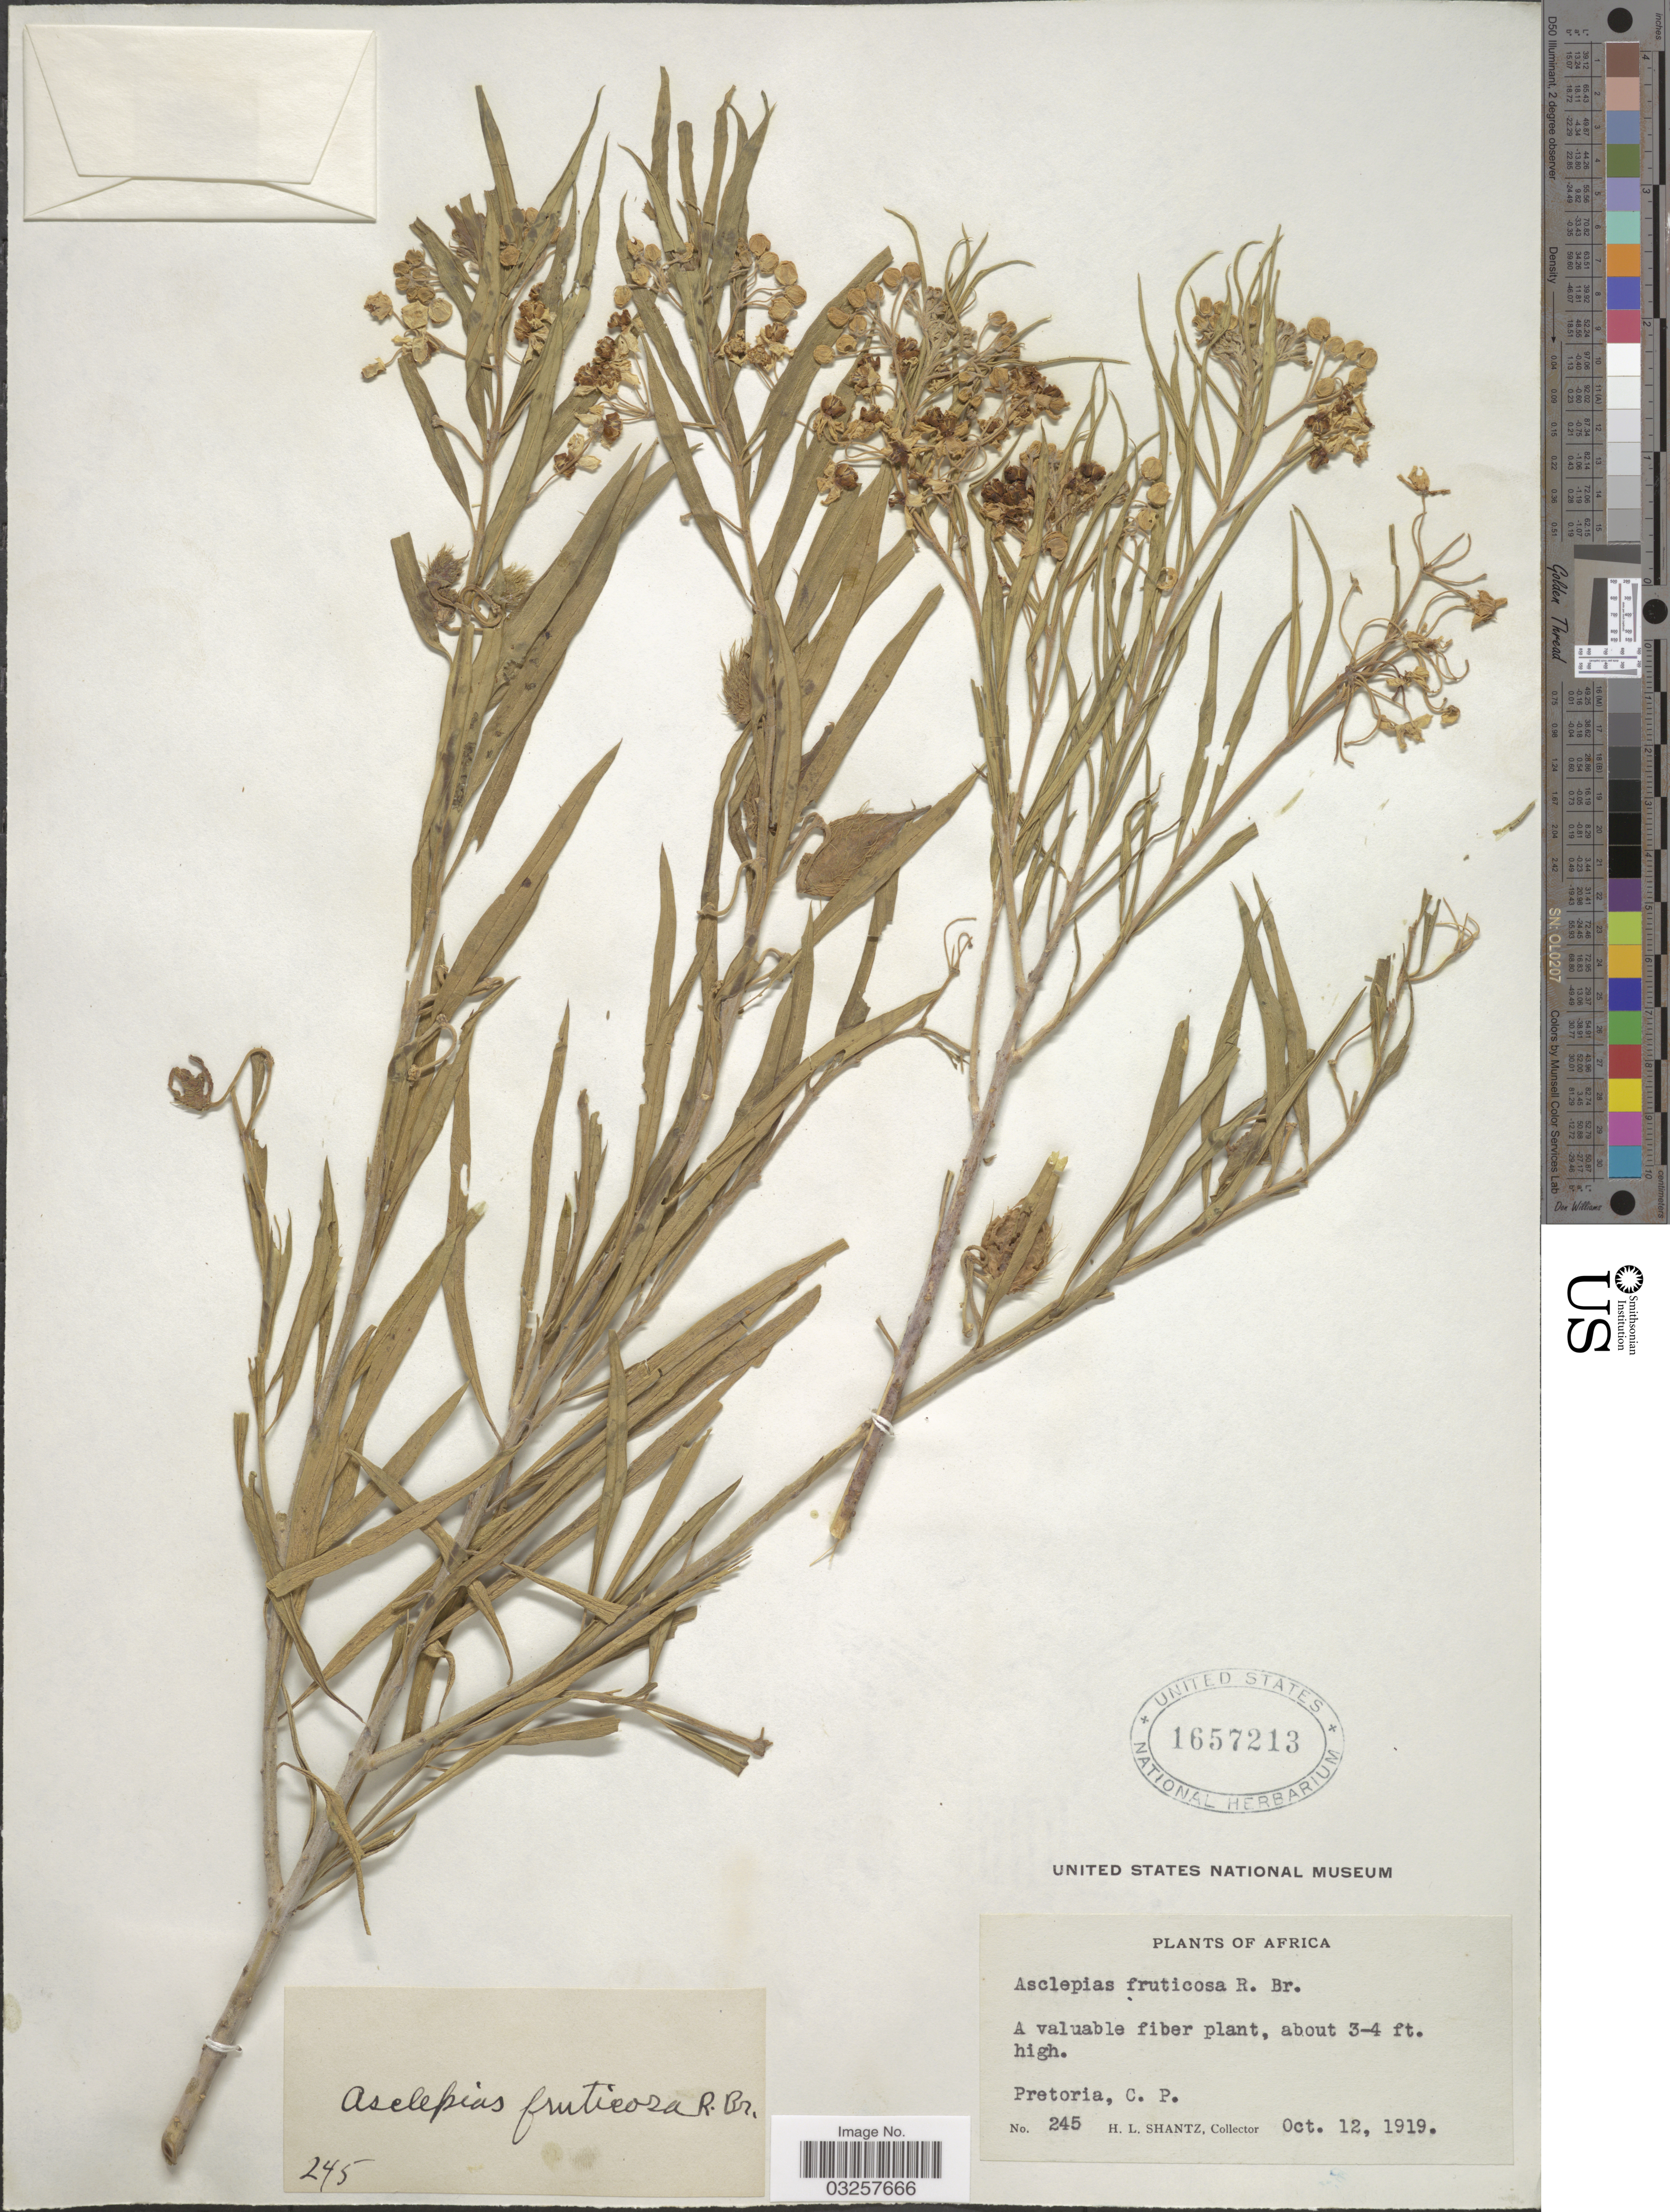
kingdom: Plantae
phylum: Tracheophyta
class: Magnoliopsida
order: Gentianales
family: Apocynaceae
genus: Asclepias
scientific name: Asclepias fruticosa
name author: L.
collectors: H. Shantz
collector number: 245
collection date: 1919-10-12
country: South Africa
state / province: Gauteng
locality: Pretoria, C.P.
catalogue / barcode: US 1657213